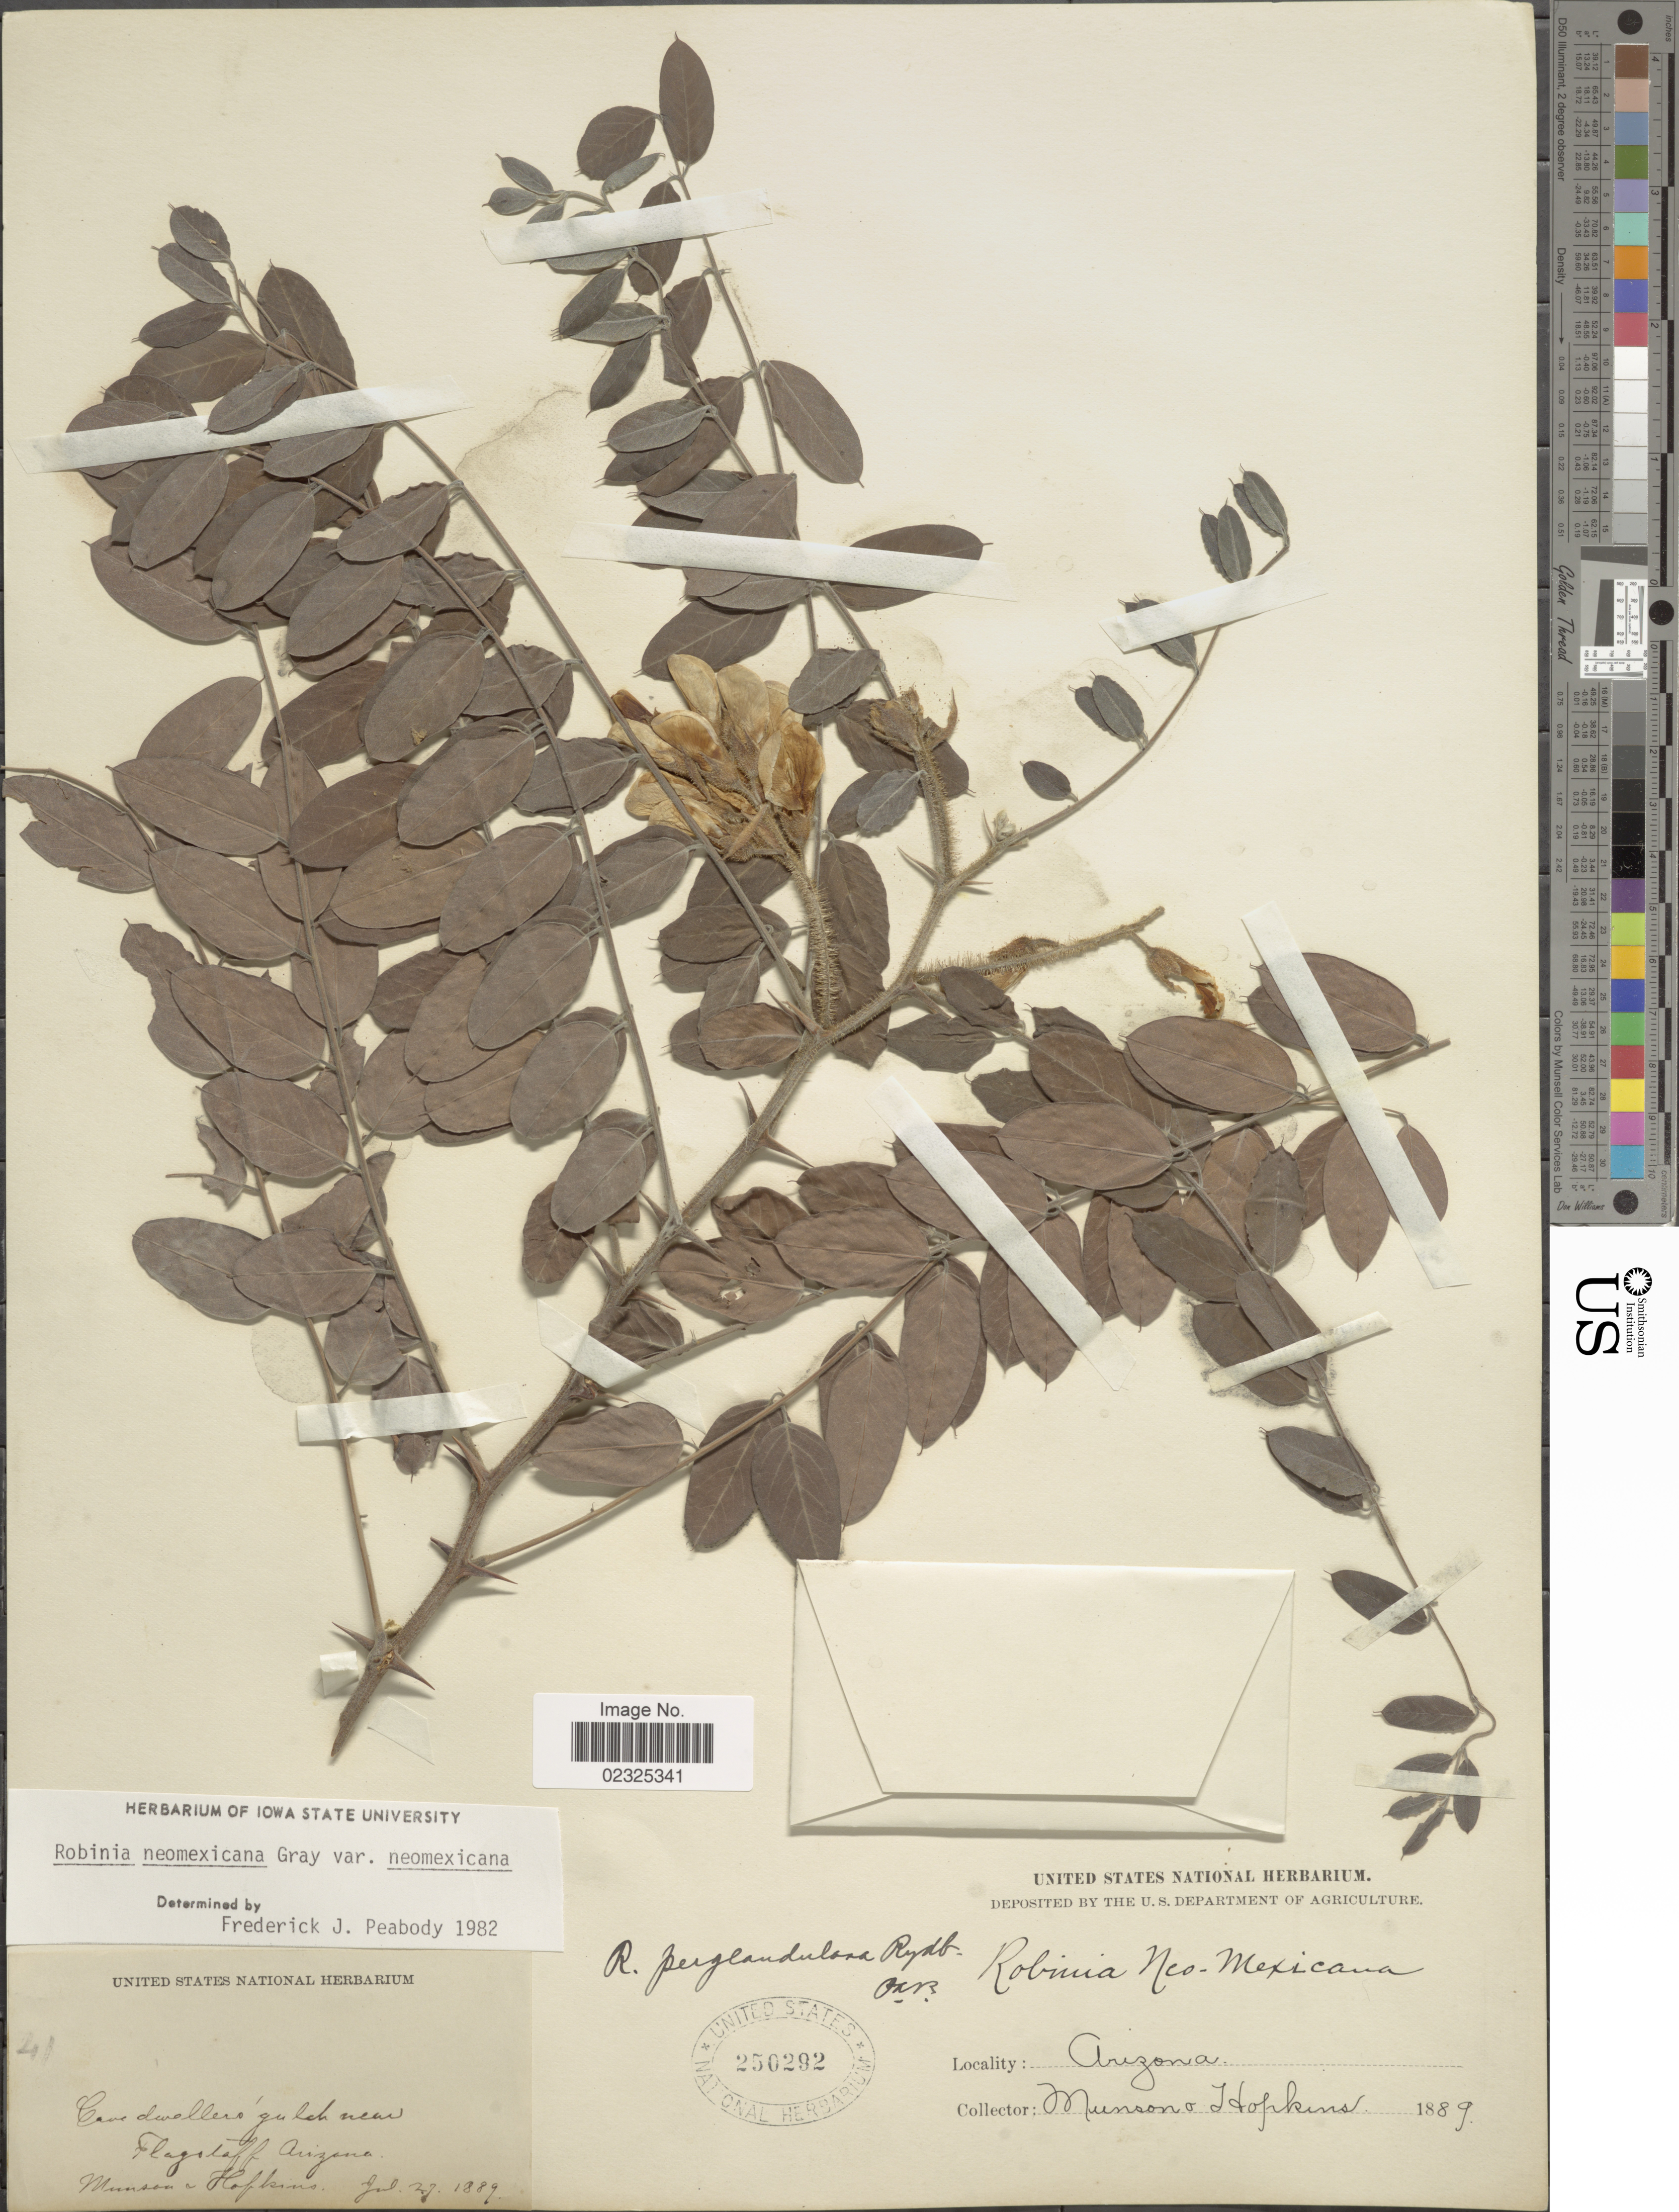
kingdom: Plantae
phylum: Tracheophyta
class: Magnoliopsida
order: Fabales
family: Fabaceae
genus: Robinia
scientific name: Robinia neomexicana var. neomexicana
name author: A. Gray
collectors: -. Munson & -. Hopkins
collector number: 41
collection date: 1889-07-27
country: United States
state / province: Arizona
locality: Cave dweller gulch near Flagstaff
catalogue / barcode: US 250292